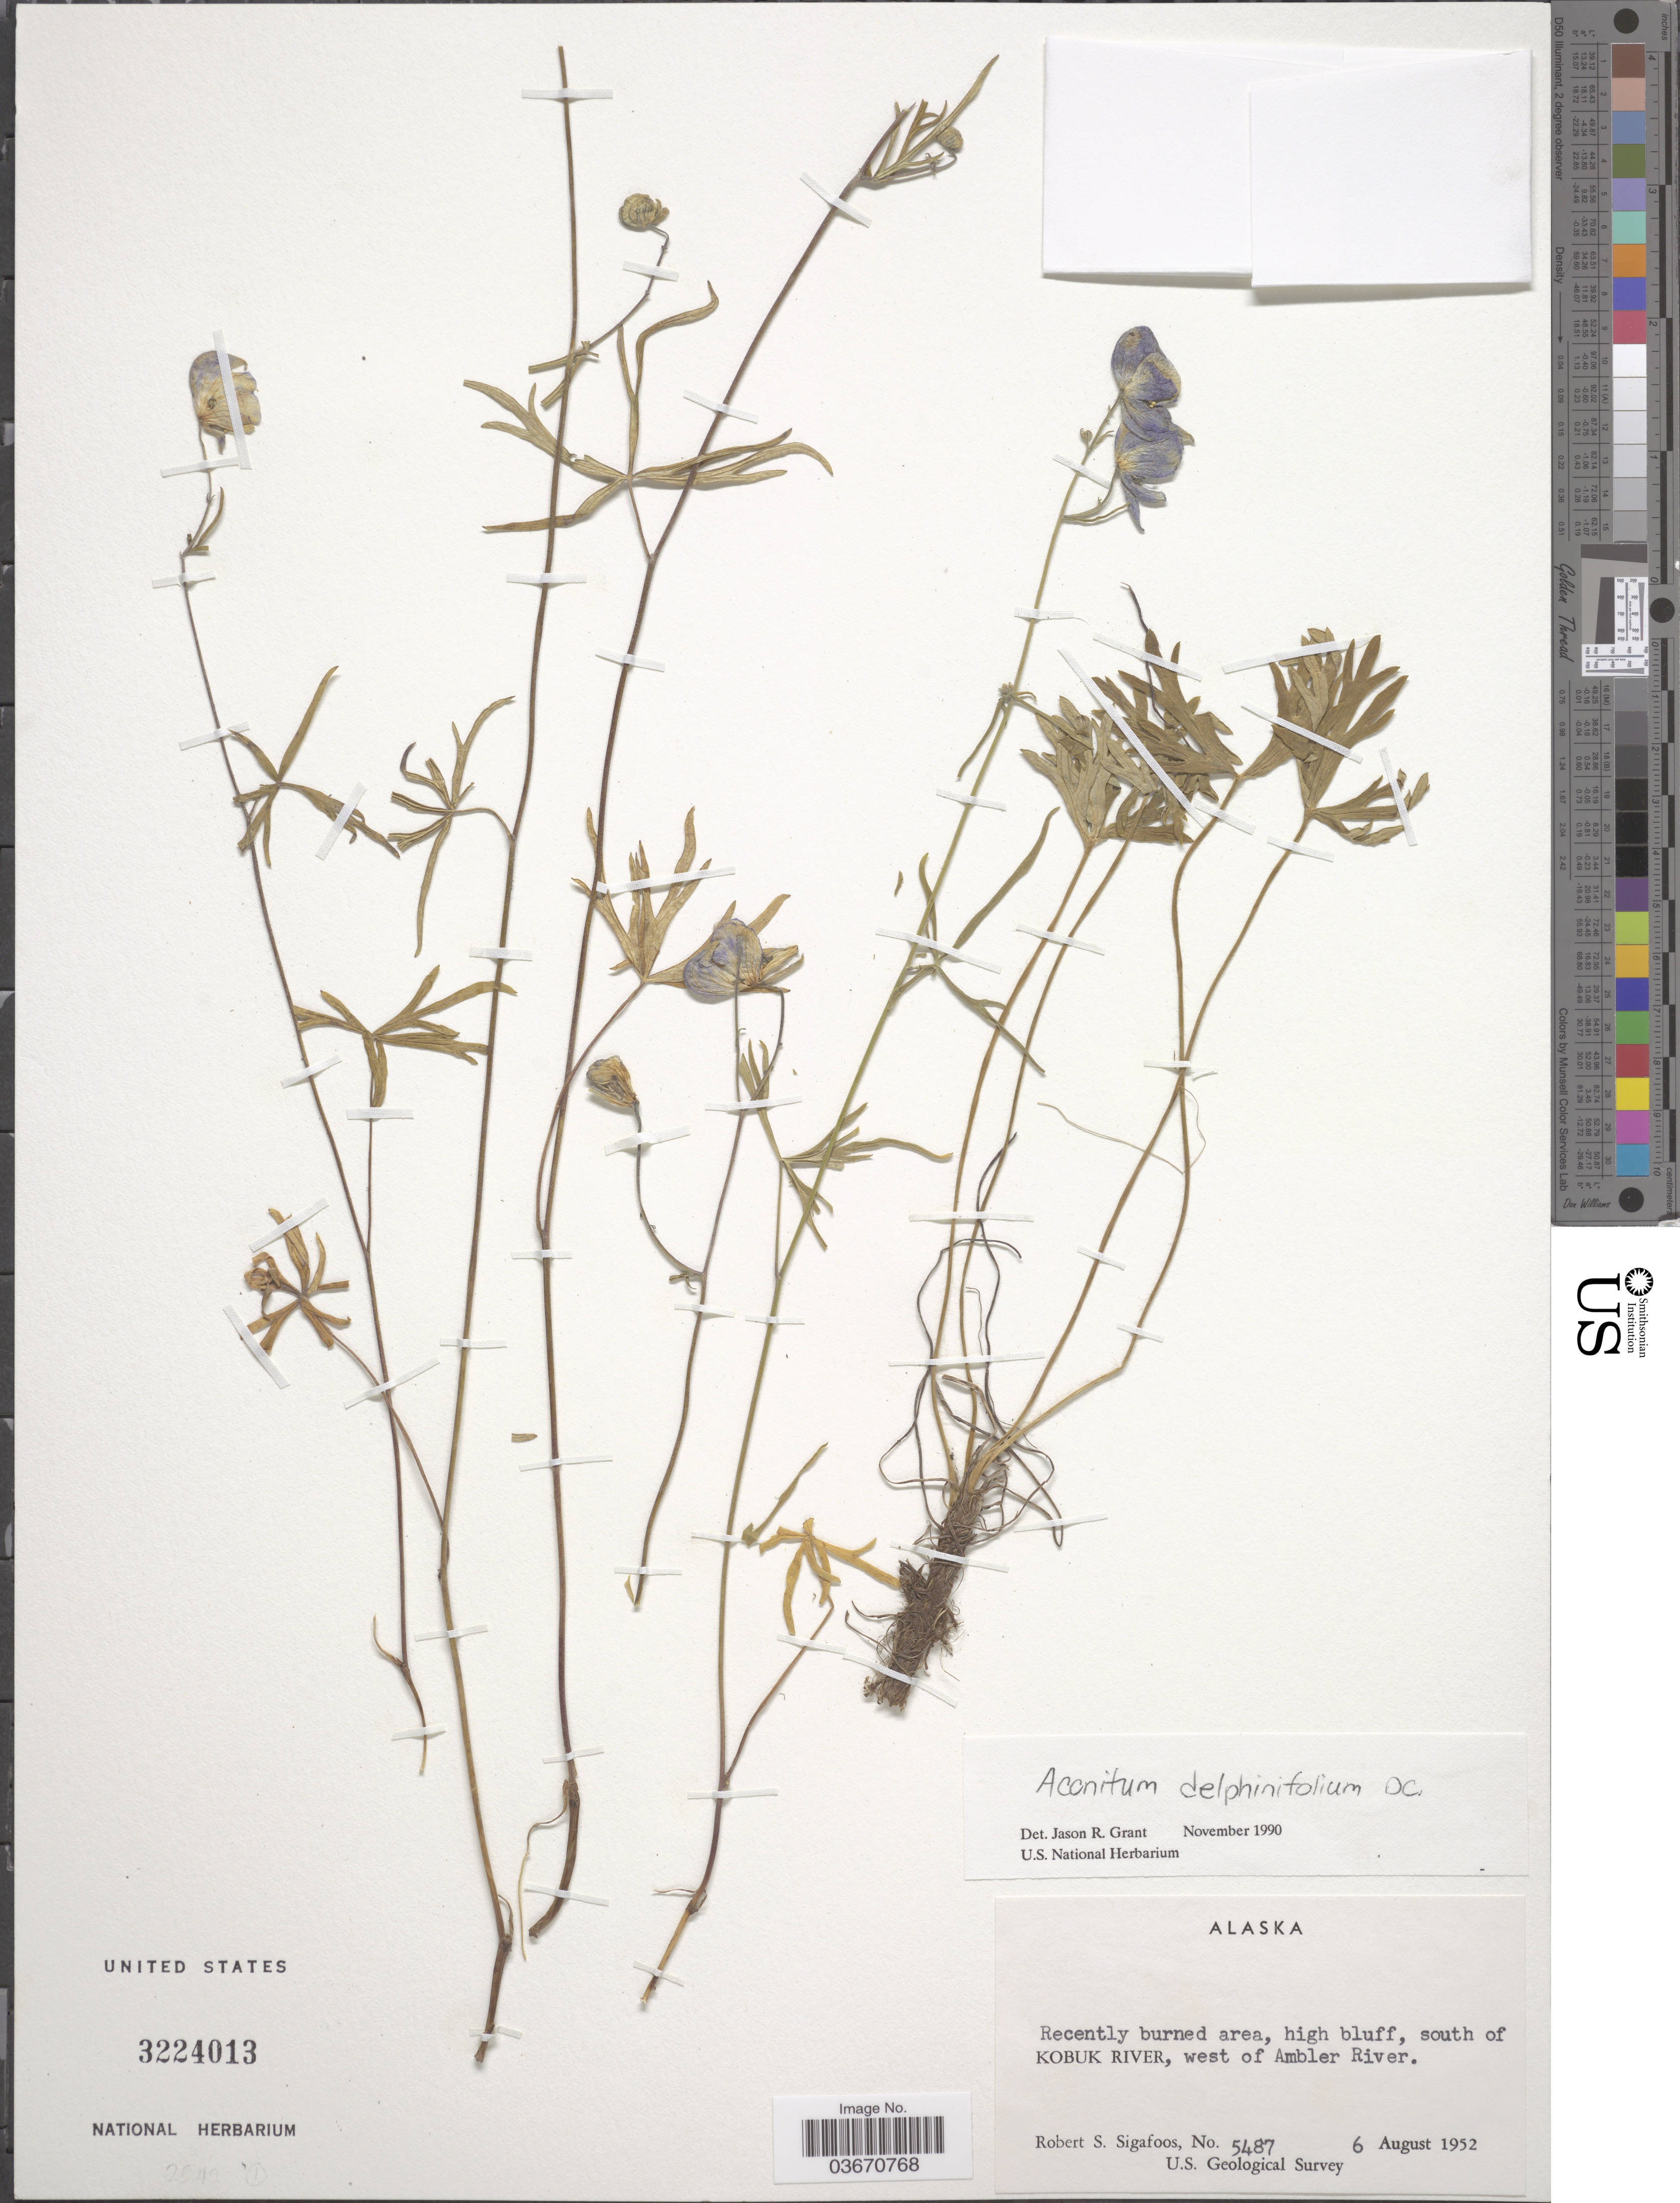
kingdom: Plantae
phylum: Tracheophyta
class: Magnoliopsida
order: Ranunculales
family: Ranunculaceae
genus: Aconitum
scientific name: Aconitum delphinifolium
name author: DC.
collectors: R. Sigafoos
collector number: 5487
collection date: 1952-08-06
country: United States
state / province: Alaska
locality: South of Kobuk River, west of Ambler River.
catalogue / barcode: US 3224013